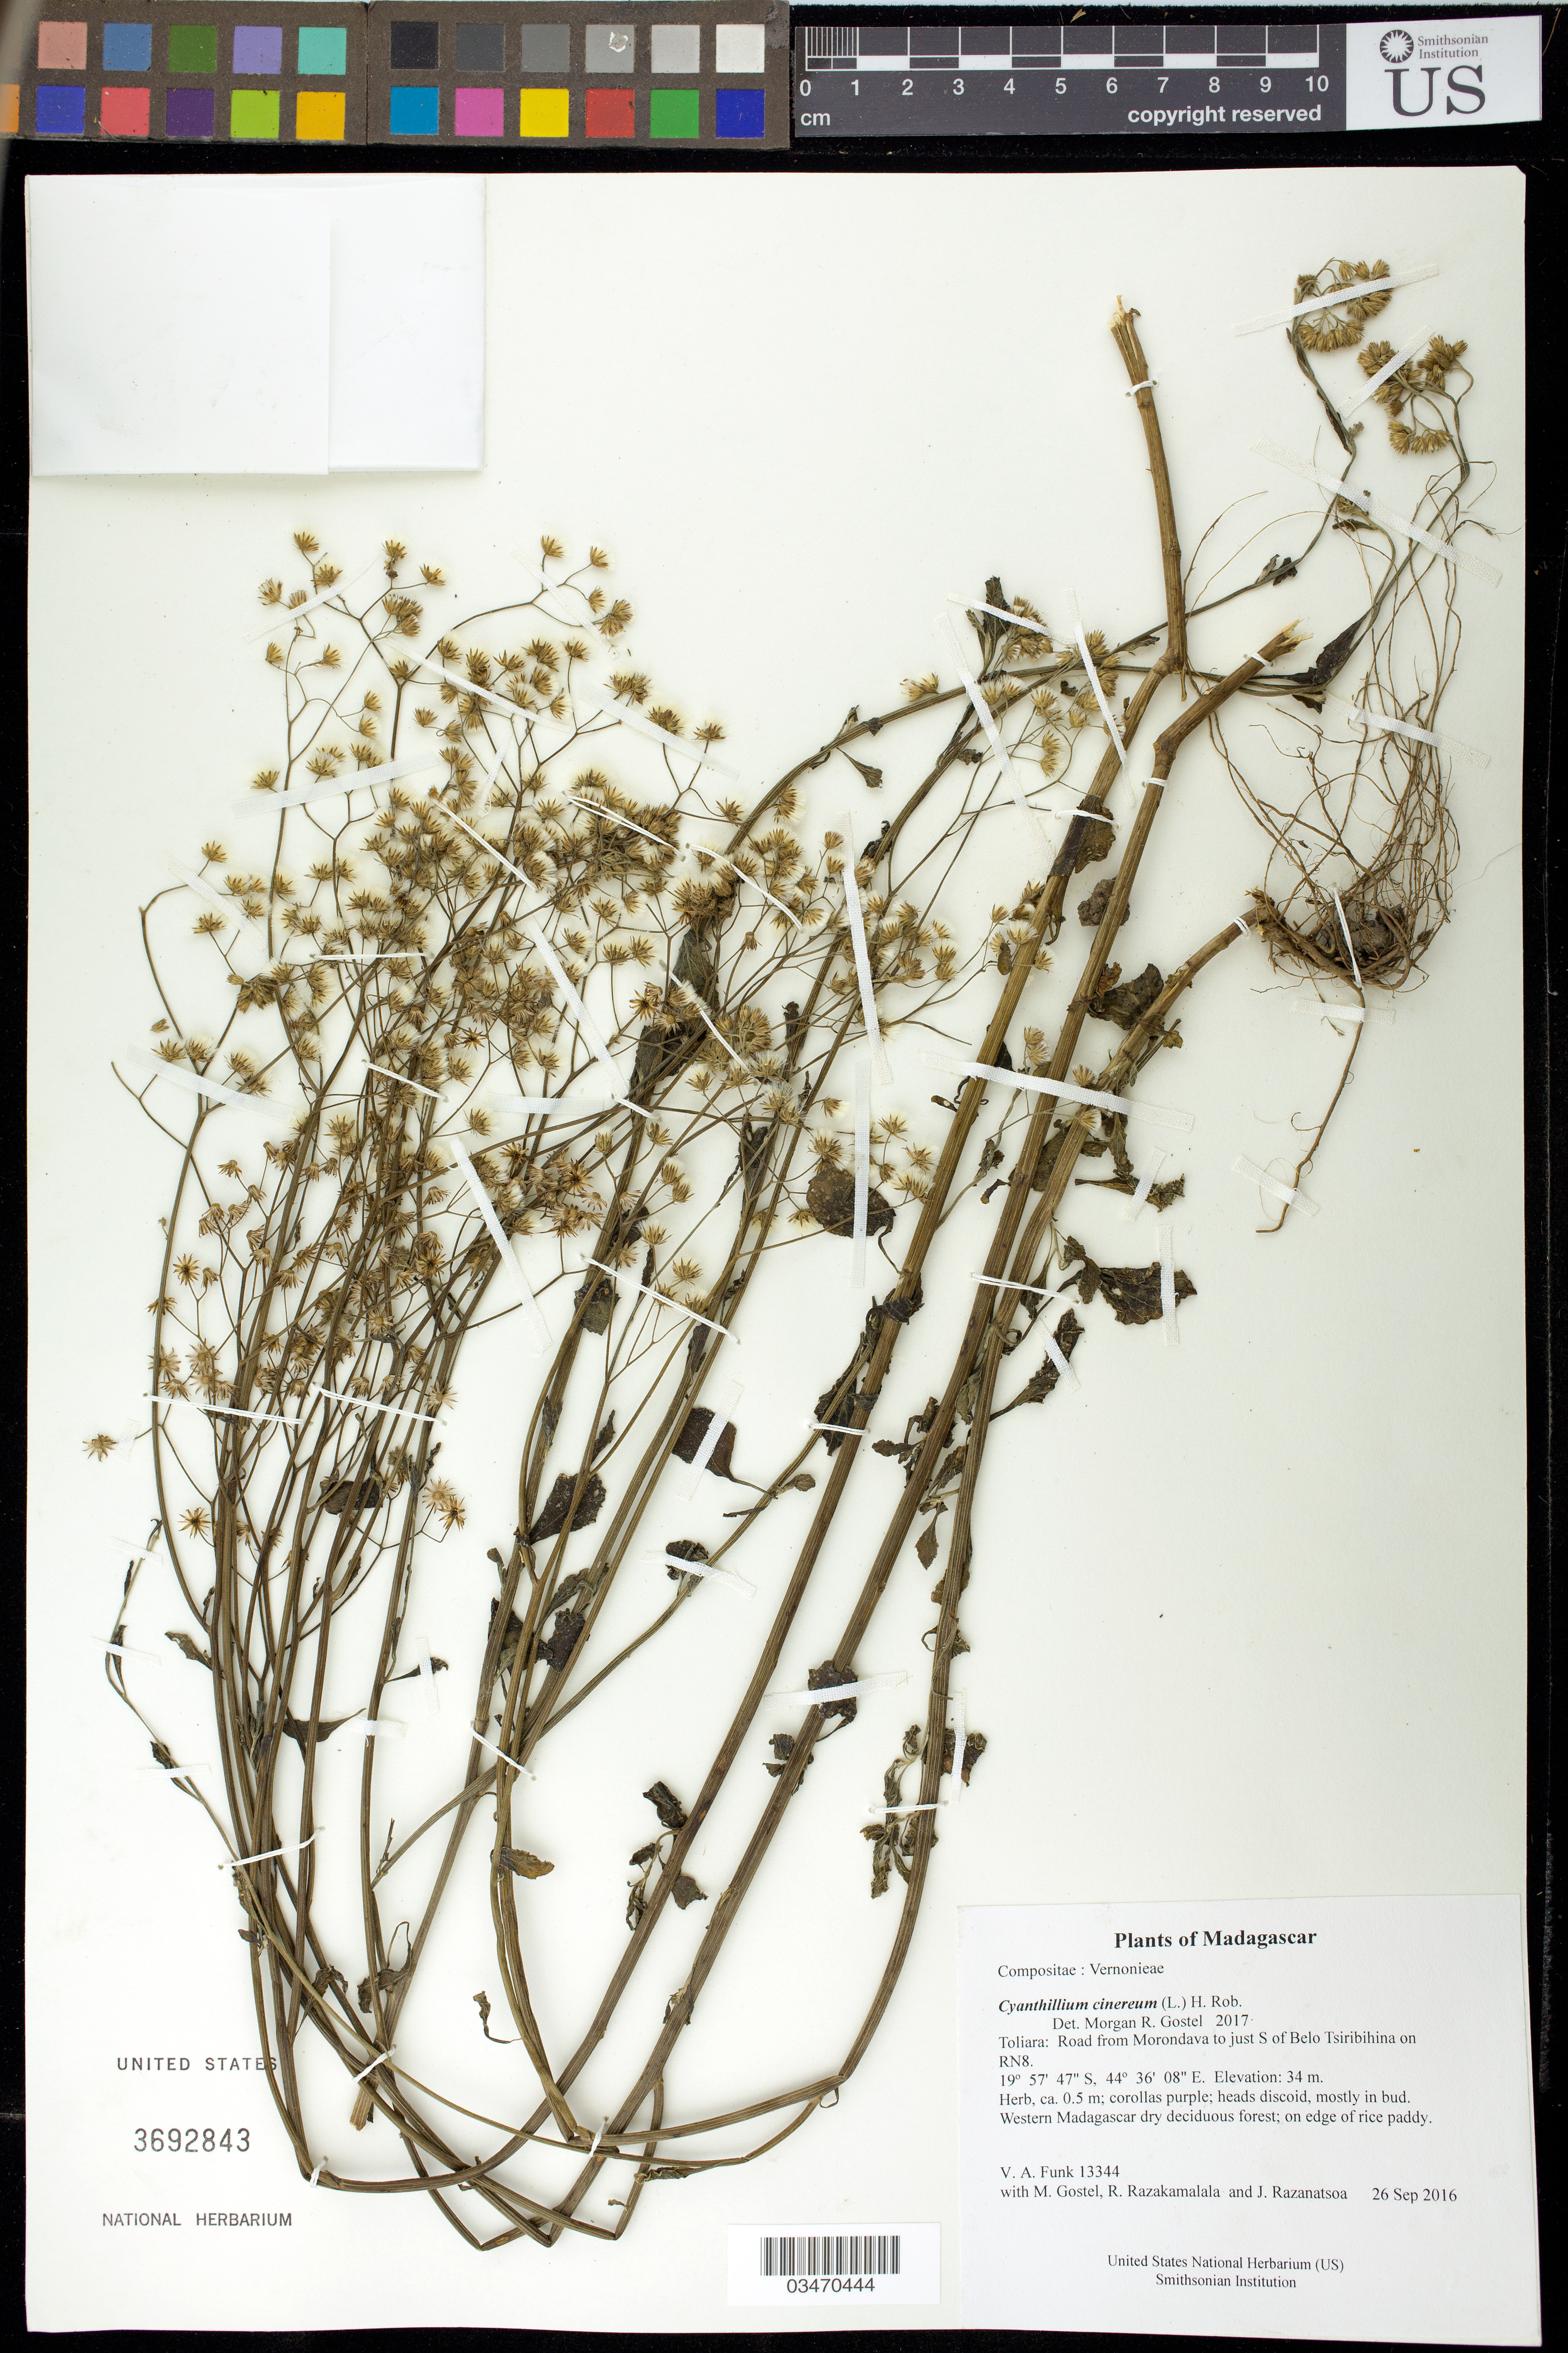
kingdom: Plantae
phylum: Tracheophyta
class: Magnoliopsida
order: Asterales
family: Asteraceae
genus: Cyanthillium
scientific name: Cyanthillium cinereum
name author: (L.) H. Rob.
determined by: Gostel, M. R.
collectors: M. R. Gostel, R. Razakamalala & J. Razanatsoa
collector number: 13344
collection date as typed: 26 Sep 2016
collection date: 2016-09-26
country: Madagascar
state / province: Menabe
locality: Road from Morondava to just S of Belo Tsiribihina on RN8.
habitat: Western Madagascar dry deciduous forest; on edge of rice paddy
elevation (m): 34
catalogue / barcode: US 3692843